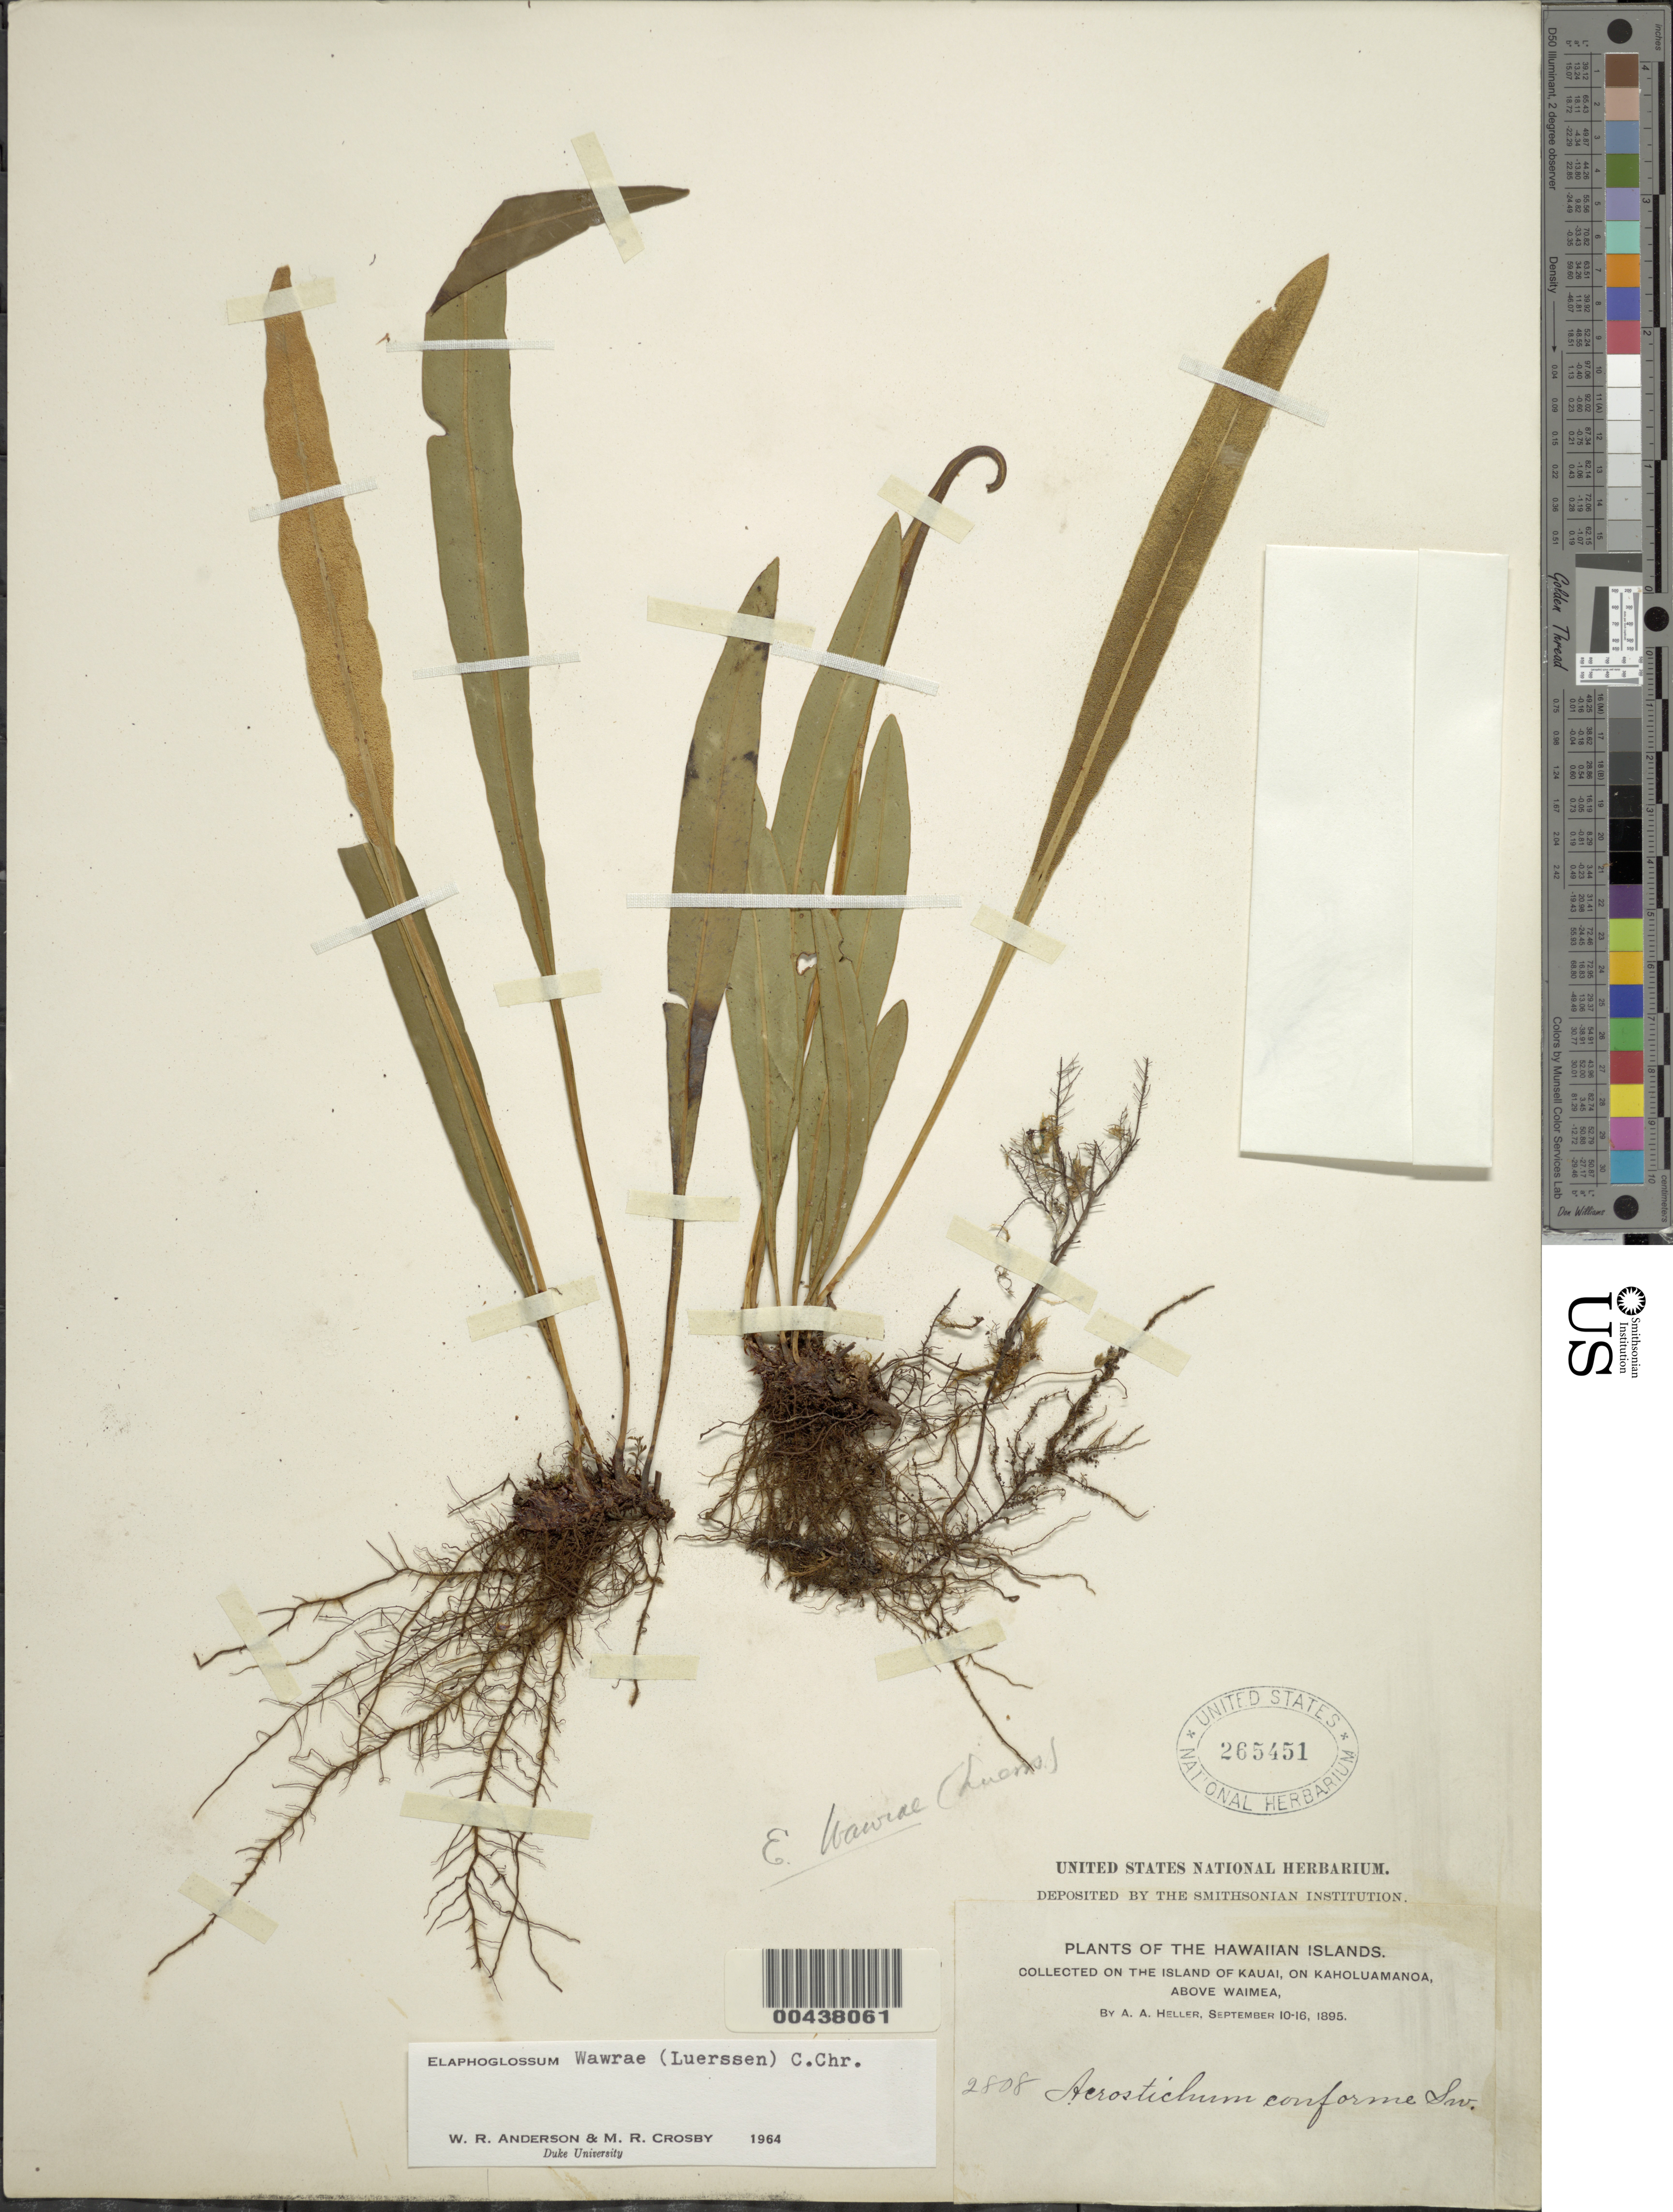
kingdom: Plantae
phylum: Tracheophyta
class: Polypodiopsida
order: Polypodiales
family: Dryopteridaceae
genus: Elaphoglossum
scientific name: Elaphoglossum wawrae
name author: (Luerss.) C. Chr.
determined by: Anderson, W. R.; Crosby, M.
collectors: A. A. Heller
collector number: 2808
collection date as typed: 10 Sep 1895 to 16 Sep 1895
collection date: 1895-09-10/1895-09-16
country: United States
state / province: Hawaii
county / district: Kauai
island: Kaua'i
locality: on Kaholuamanoa, above Waimea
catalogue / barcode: US 265451